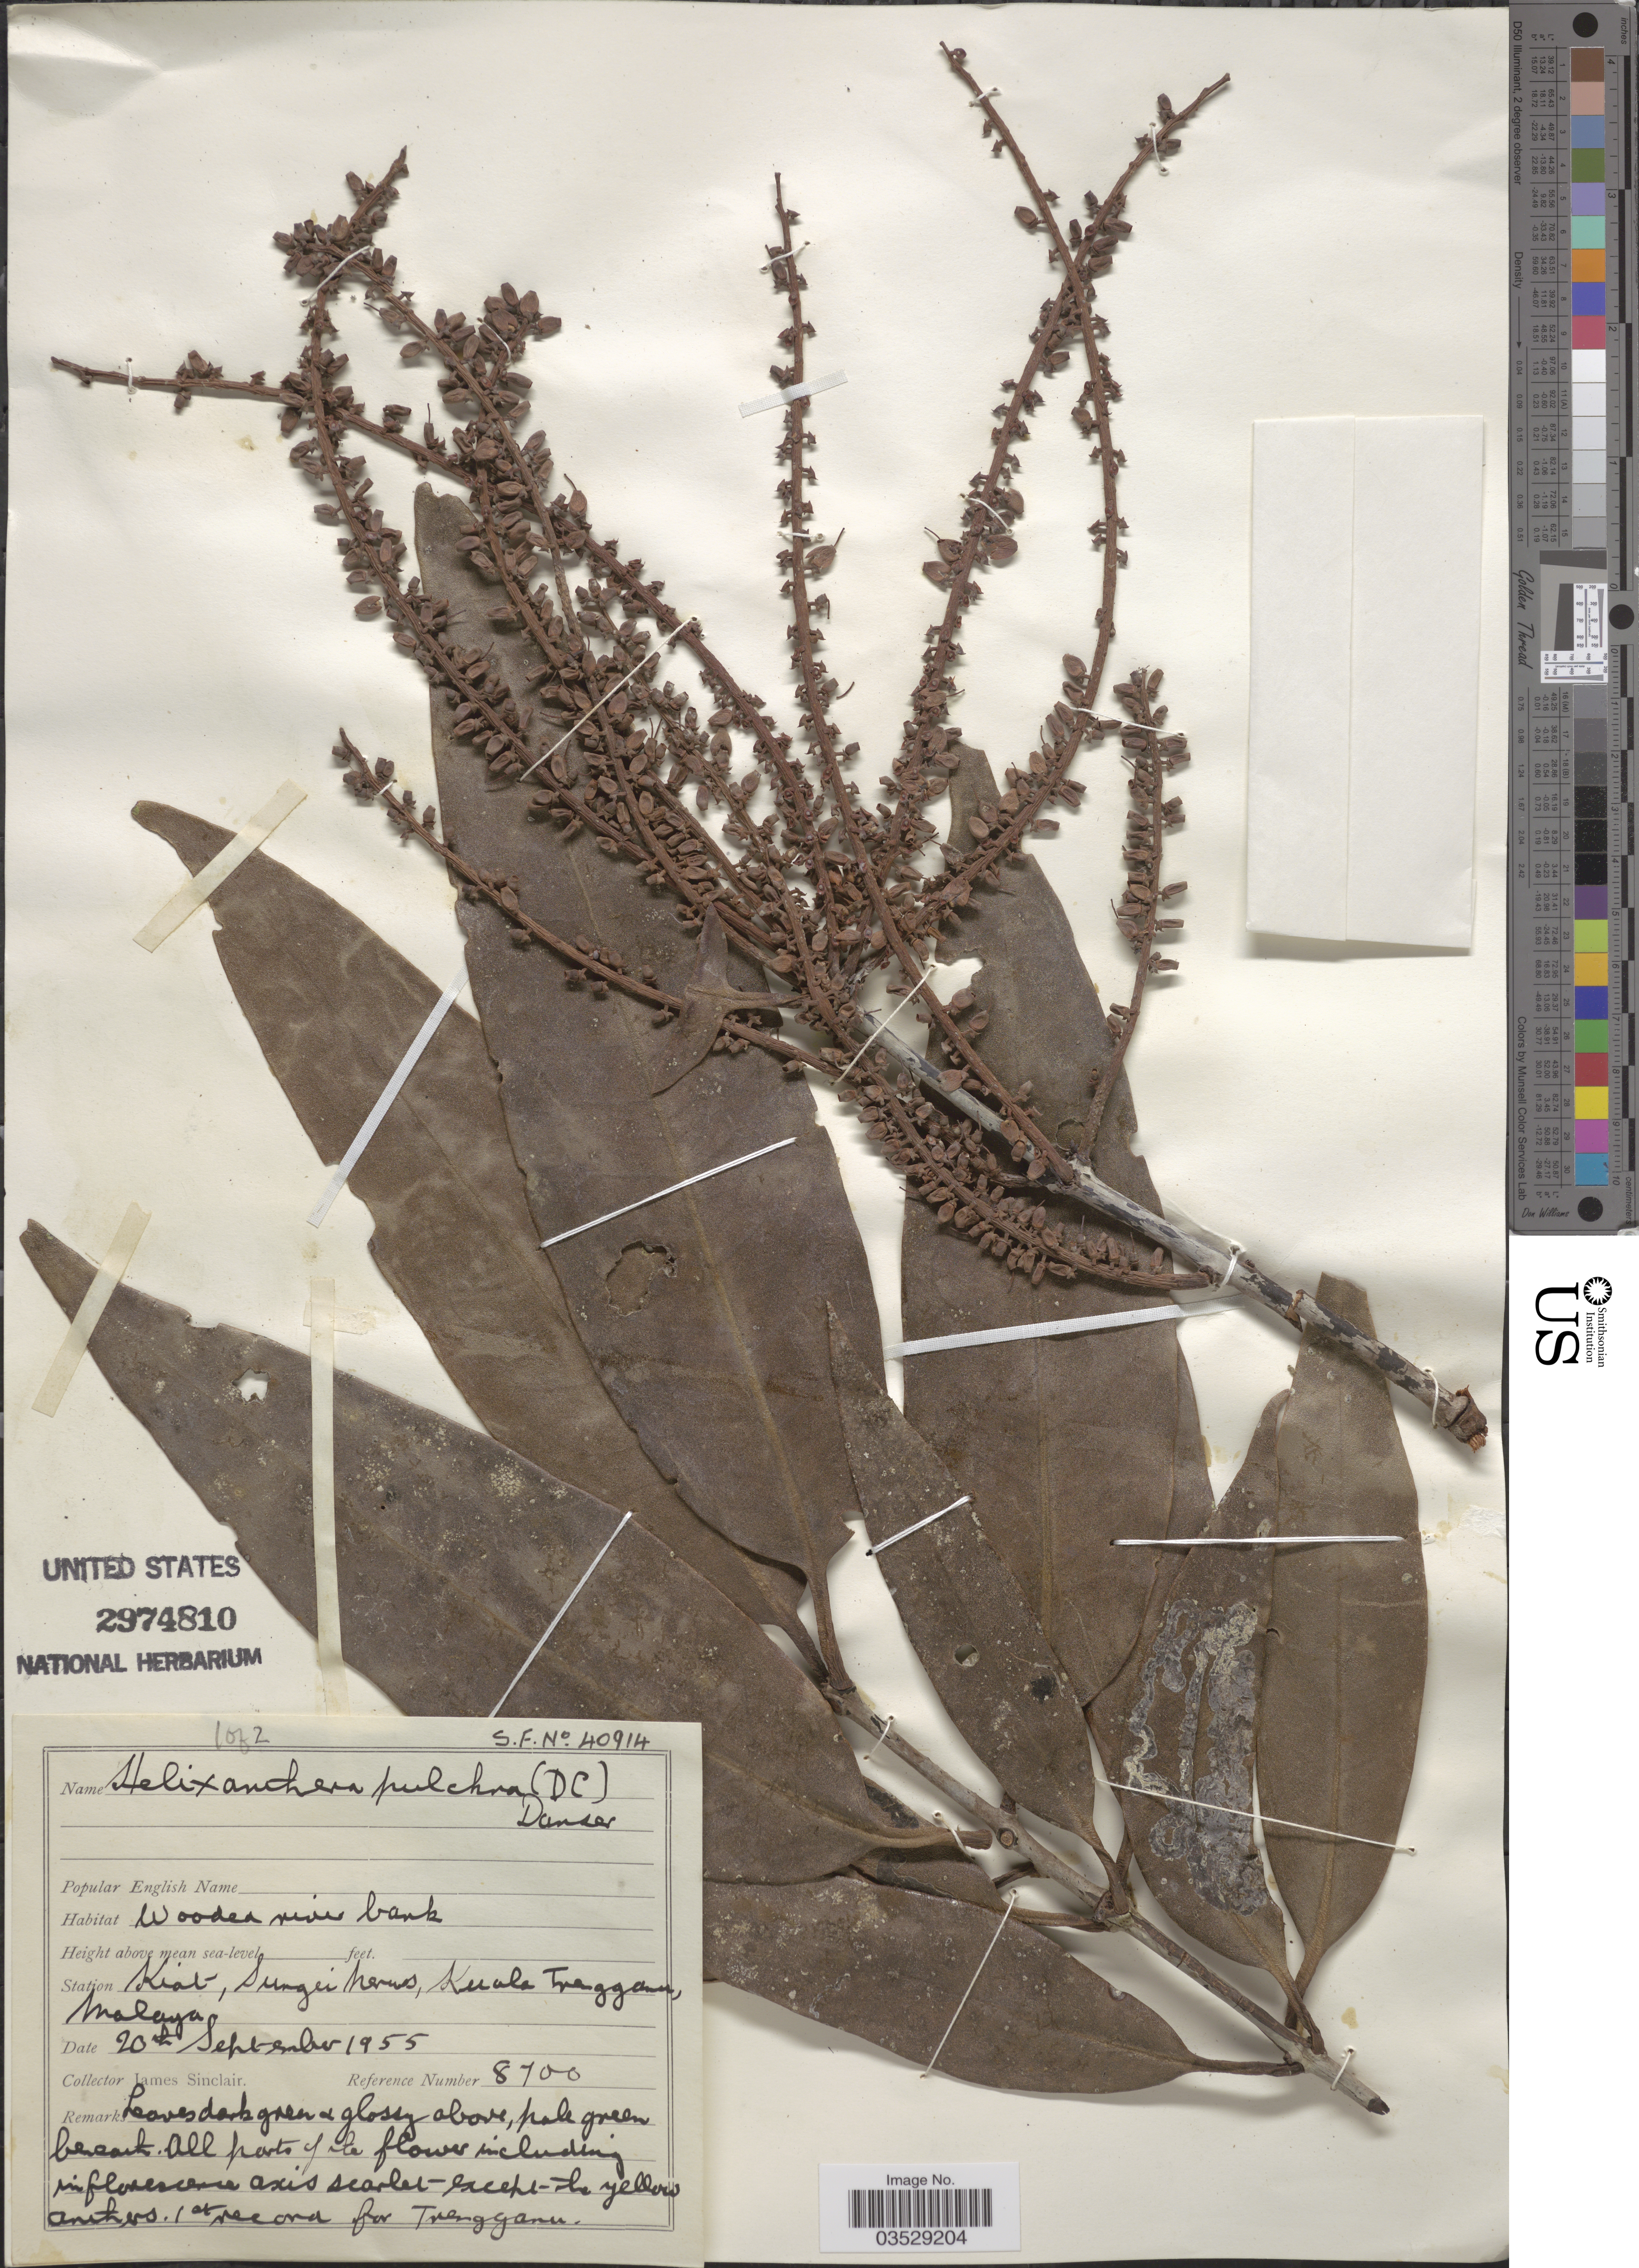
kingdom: Plantae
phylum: Tracheophyta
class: Magnoliopsida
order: Santalales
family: Loranthaceae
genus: Helixanthera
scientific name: Helixanthera pulchra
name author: Danser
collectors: J. Sinclair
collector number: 8700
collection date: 1955-09-20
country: Malaysia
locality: Station Kiat, Sungei Nerus, Kuala Trengganu, Malaya.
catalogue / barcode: US 2974810